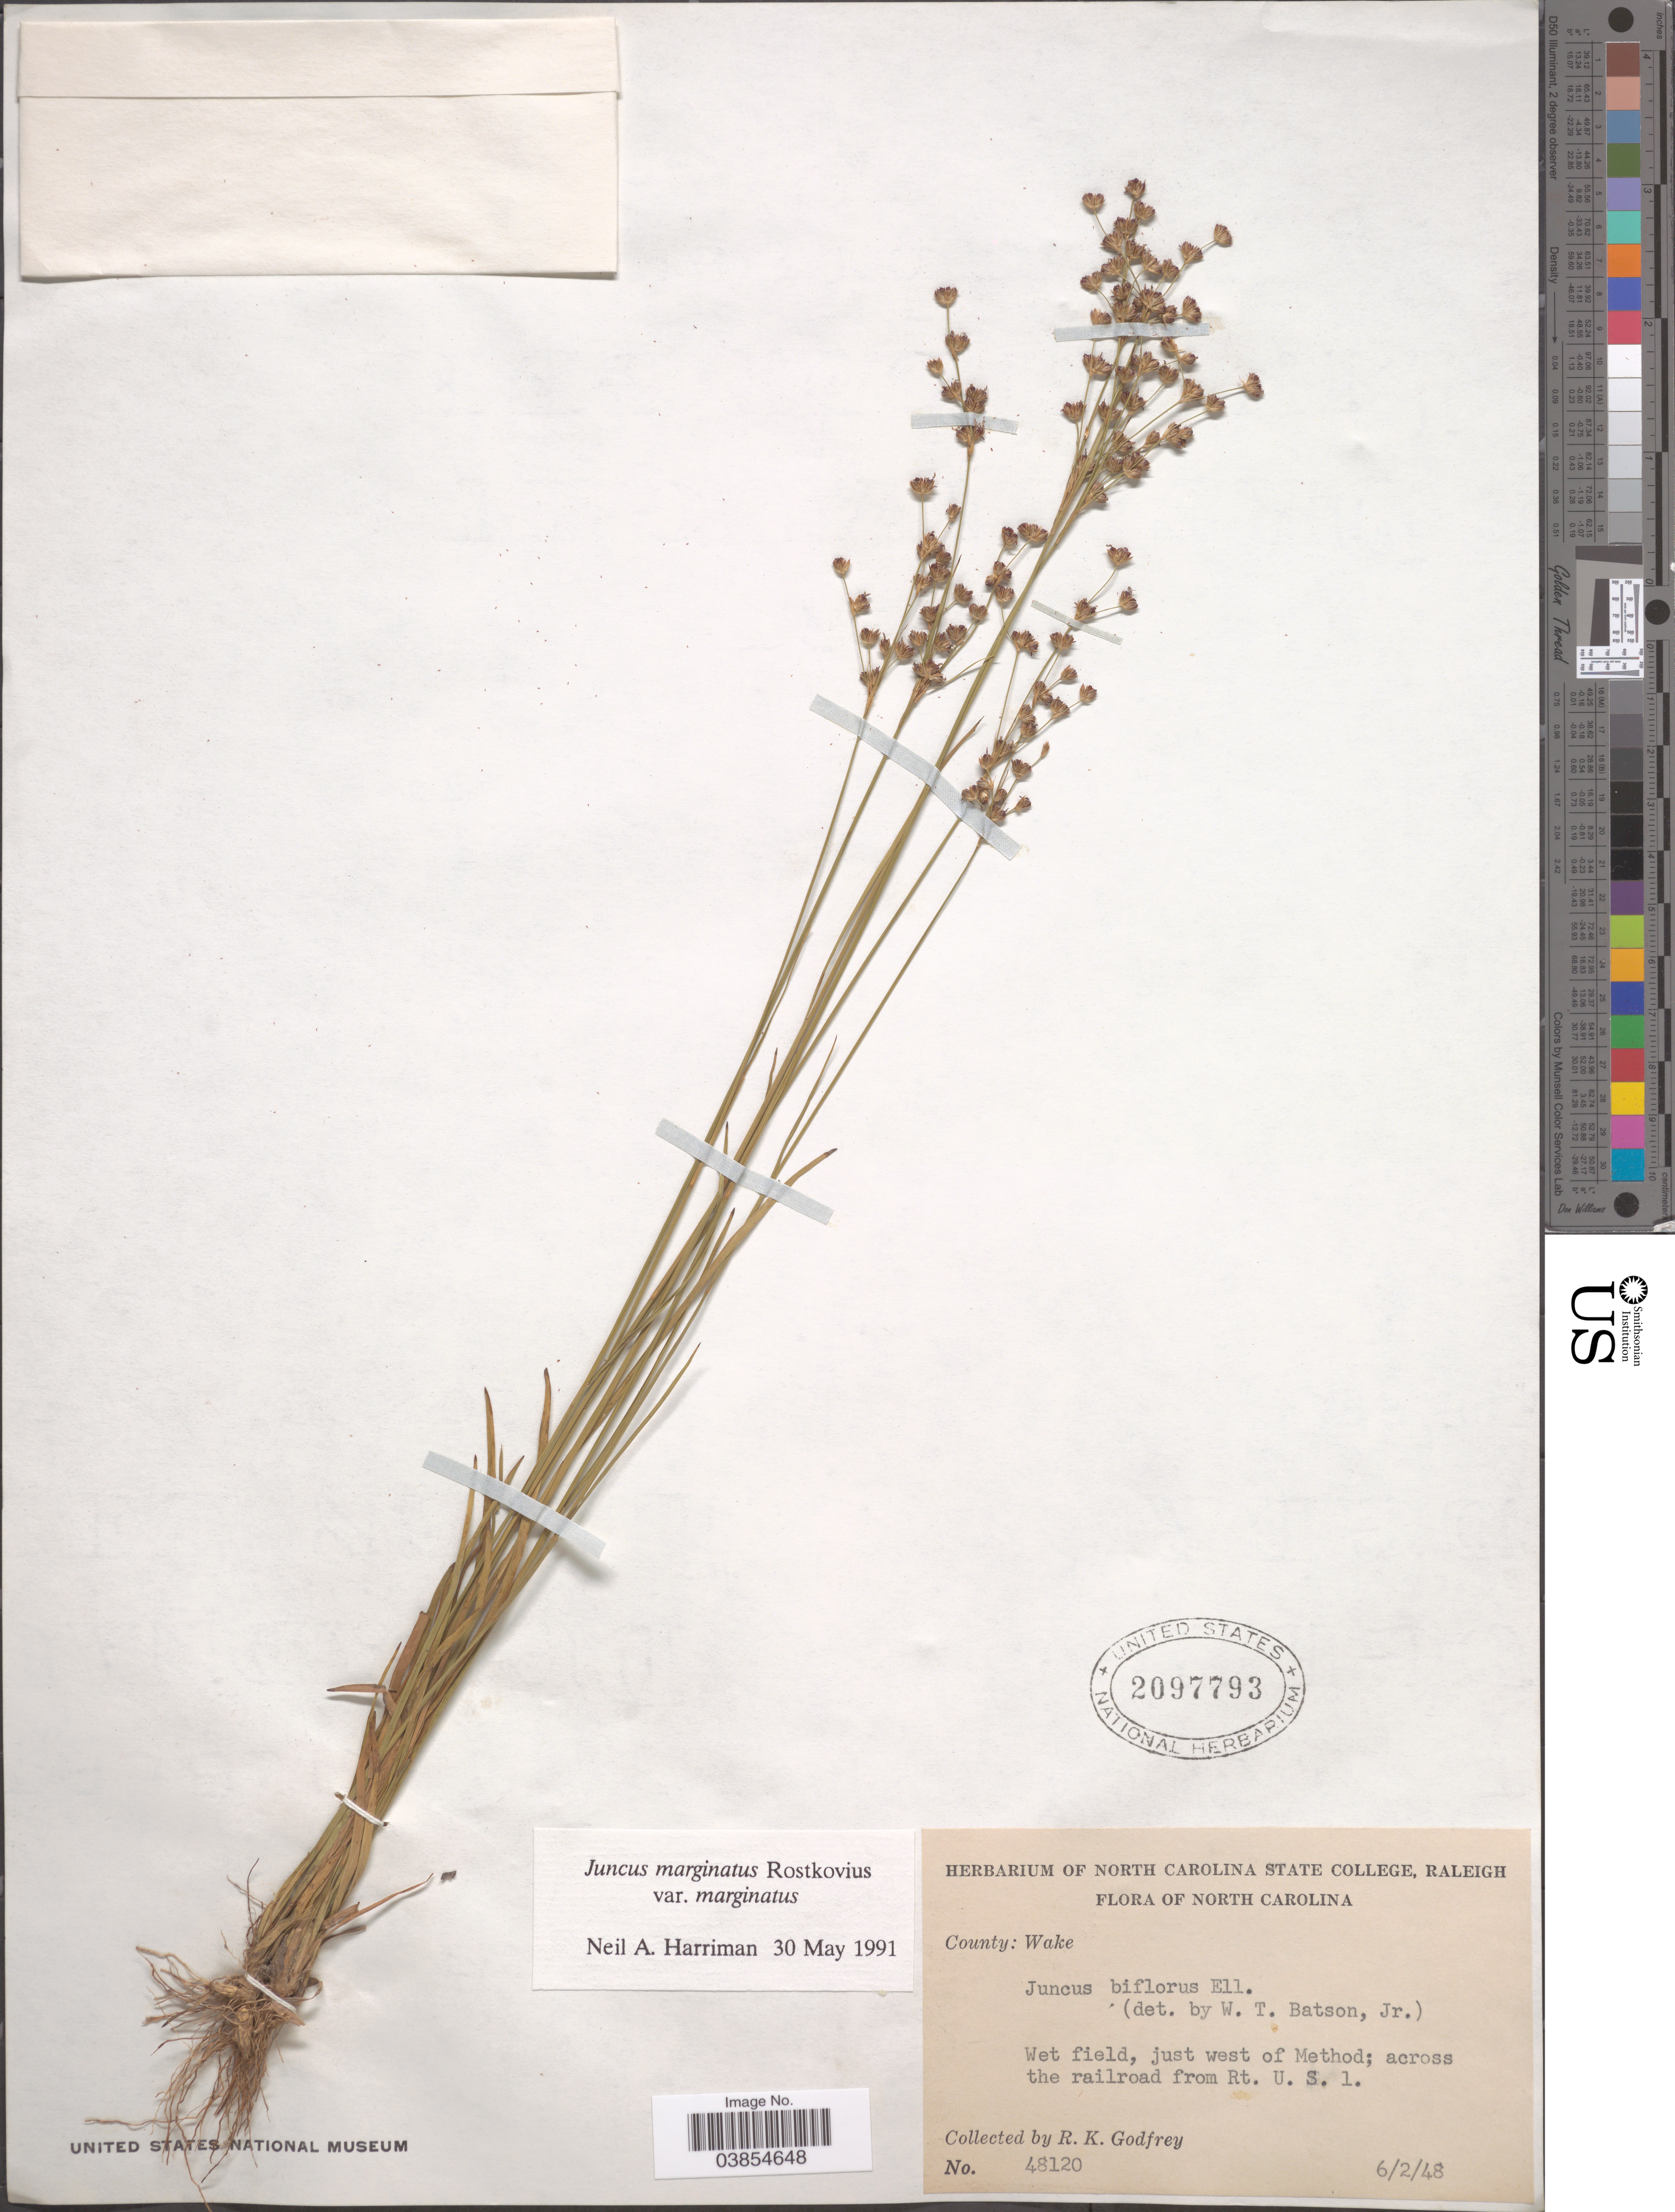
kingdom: Plantae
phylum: Tracheophyta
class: Liliopsida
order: Poales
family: Juncaceae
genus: Juncus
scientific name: Juncus marginatus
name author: Rostk.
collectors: R. K. Godfrey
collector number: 48120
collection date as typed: Transcribed d/m/y: 2/6/48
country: United States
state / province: North Carolina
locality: Wet field, just west of Method; across the railroad from Rt. U.S. 1.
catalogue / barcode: US 2097793